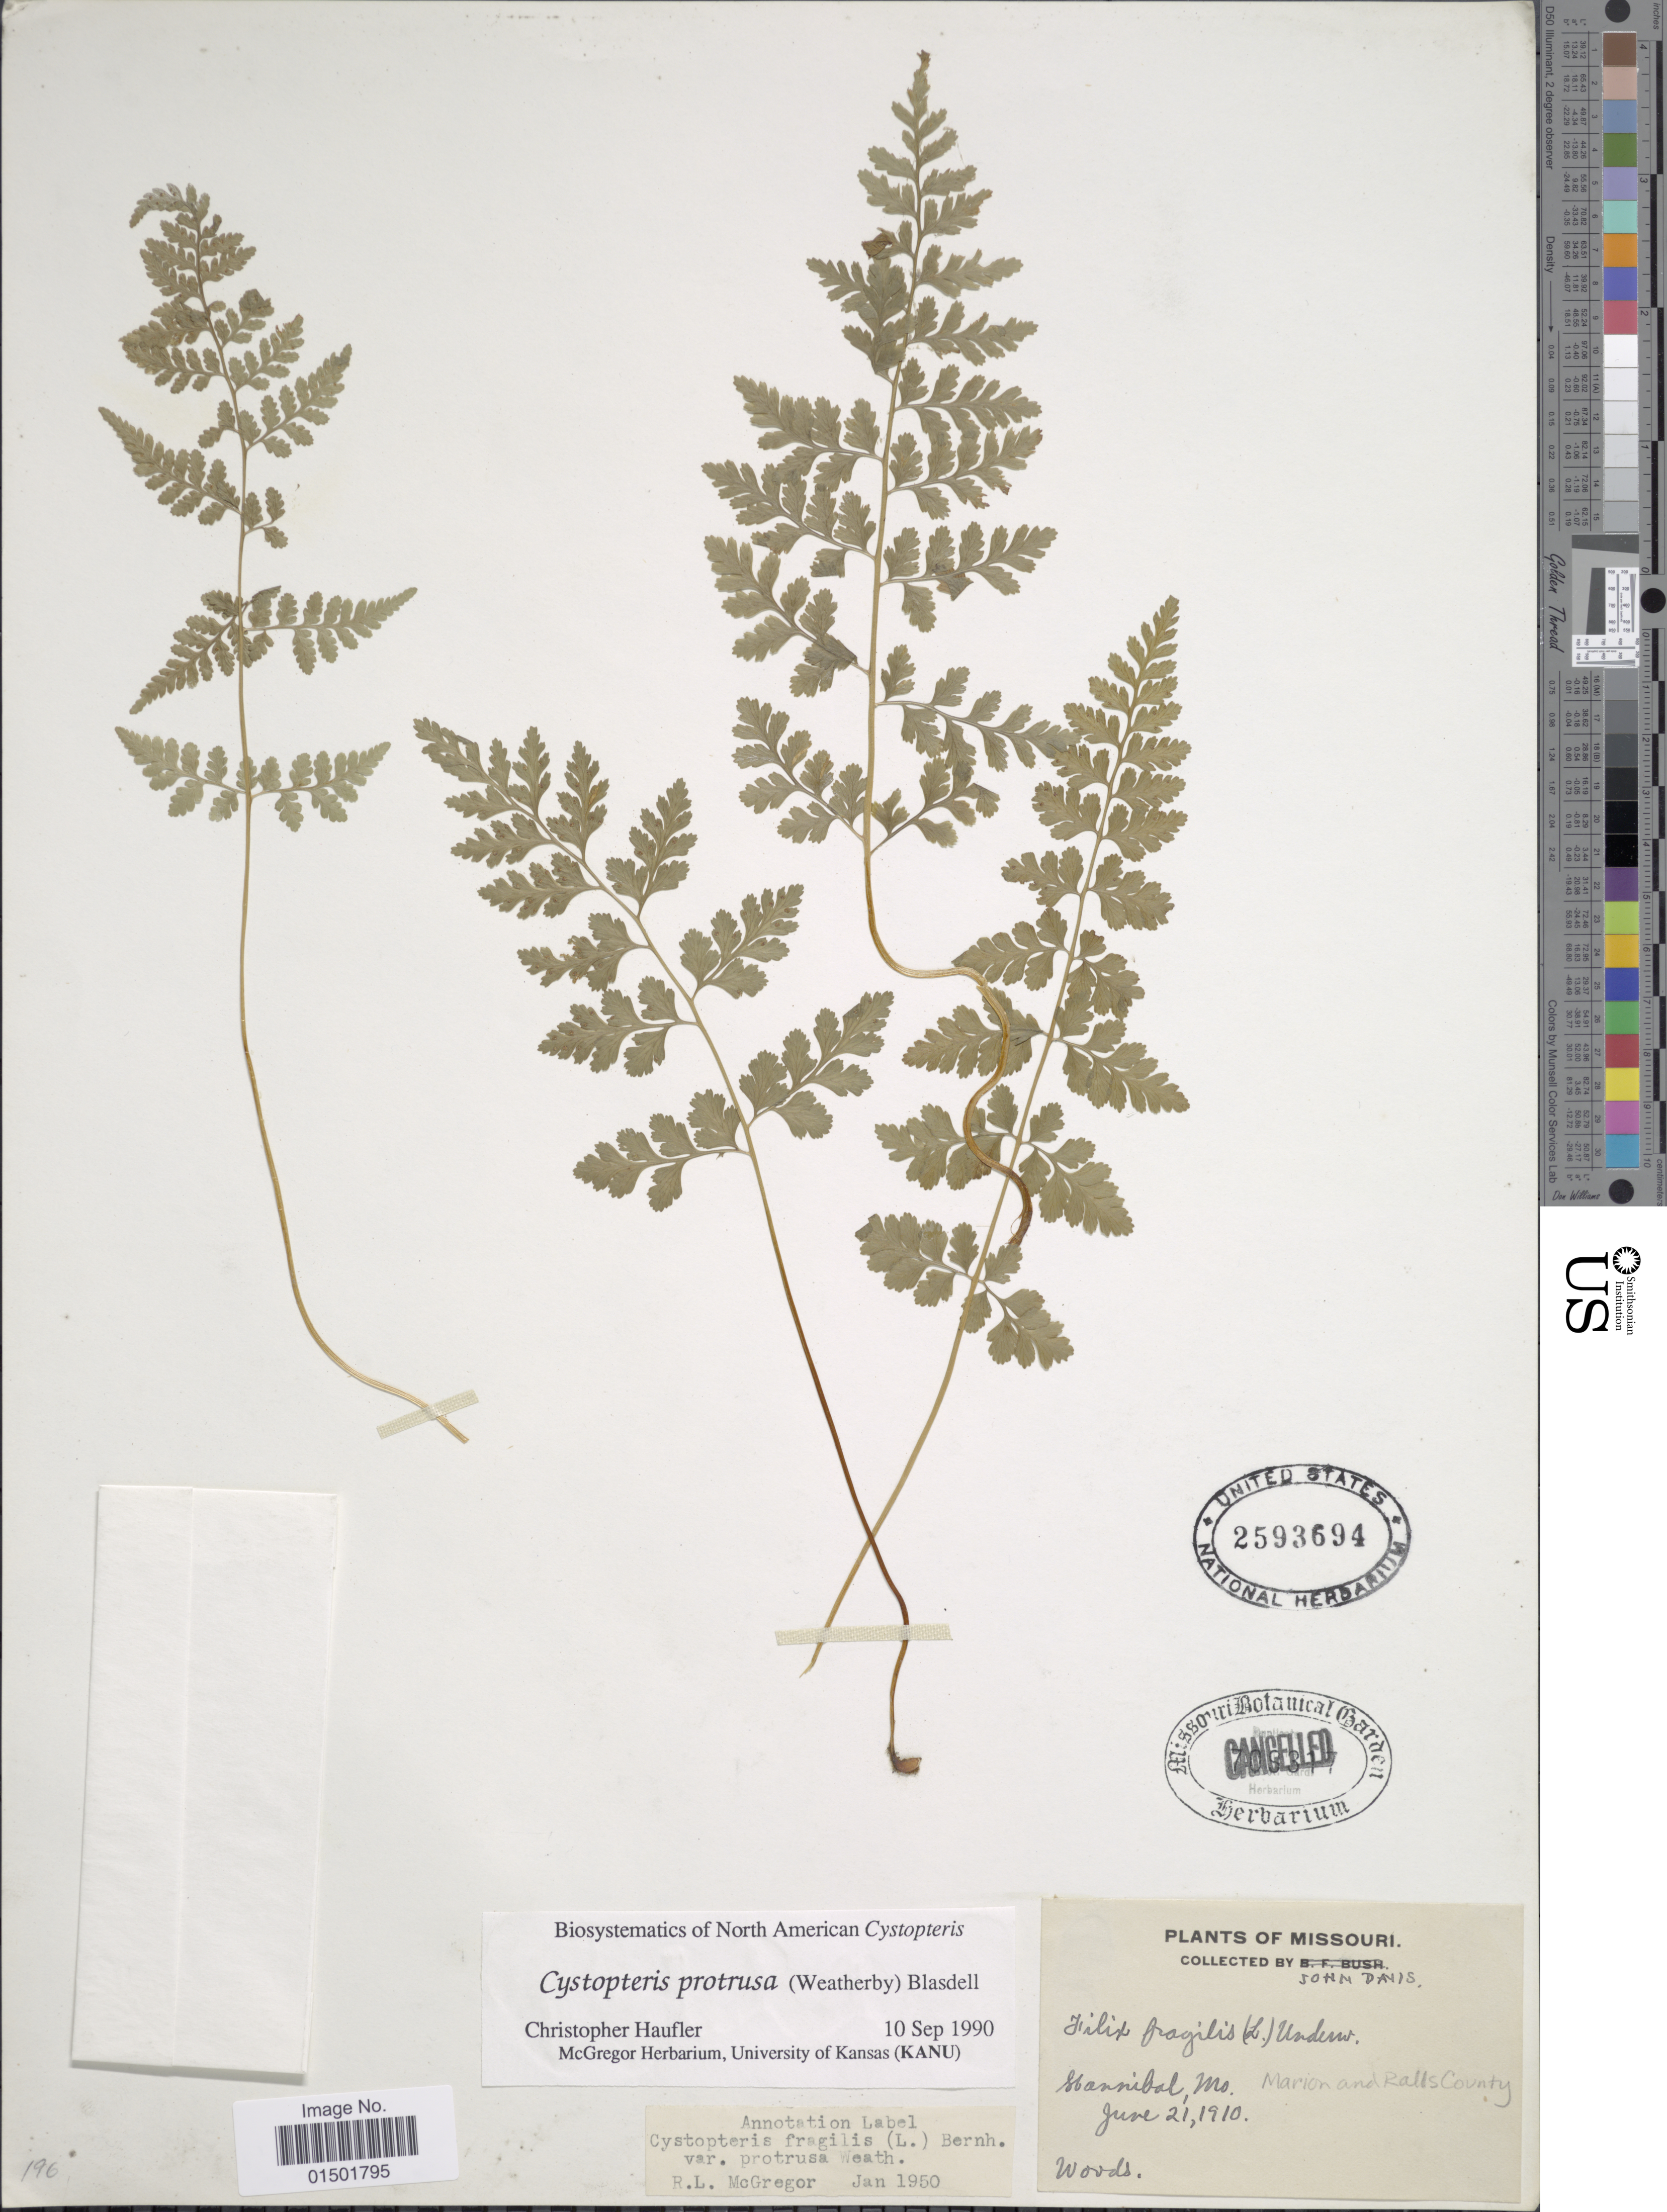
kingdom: Plantae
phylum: Tracheophyta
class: Polypodiopsida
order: Polypodiales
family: Cystopteridaceae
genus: Cystopteris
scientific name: Cystopteris protrusa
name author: (Weath.) Blasdell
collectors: J. Davis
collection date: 1910-06-21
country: United States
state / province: Missouri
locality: Hannibal, Mo. Marion and Ralls County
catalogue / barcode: US 2593694